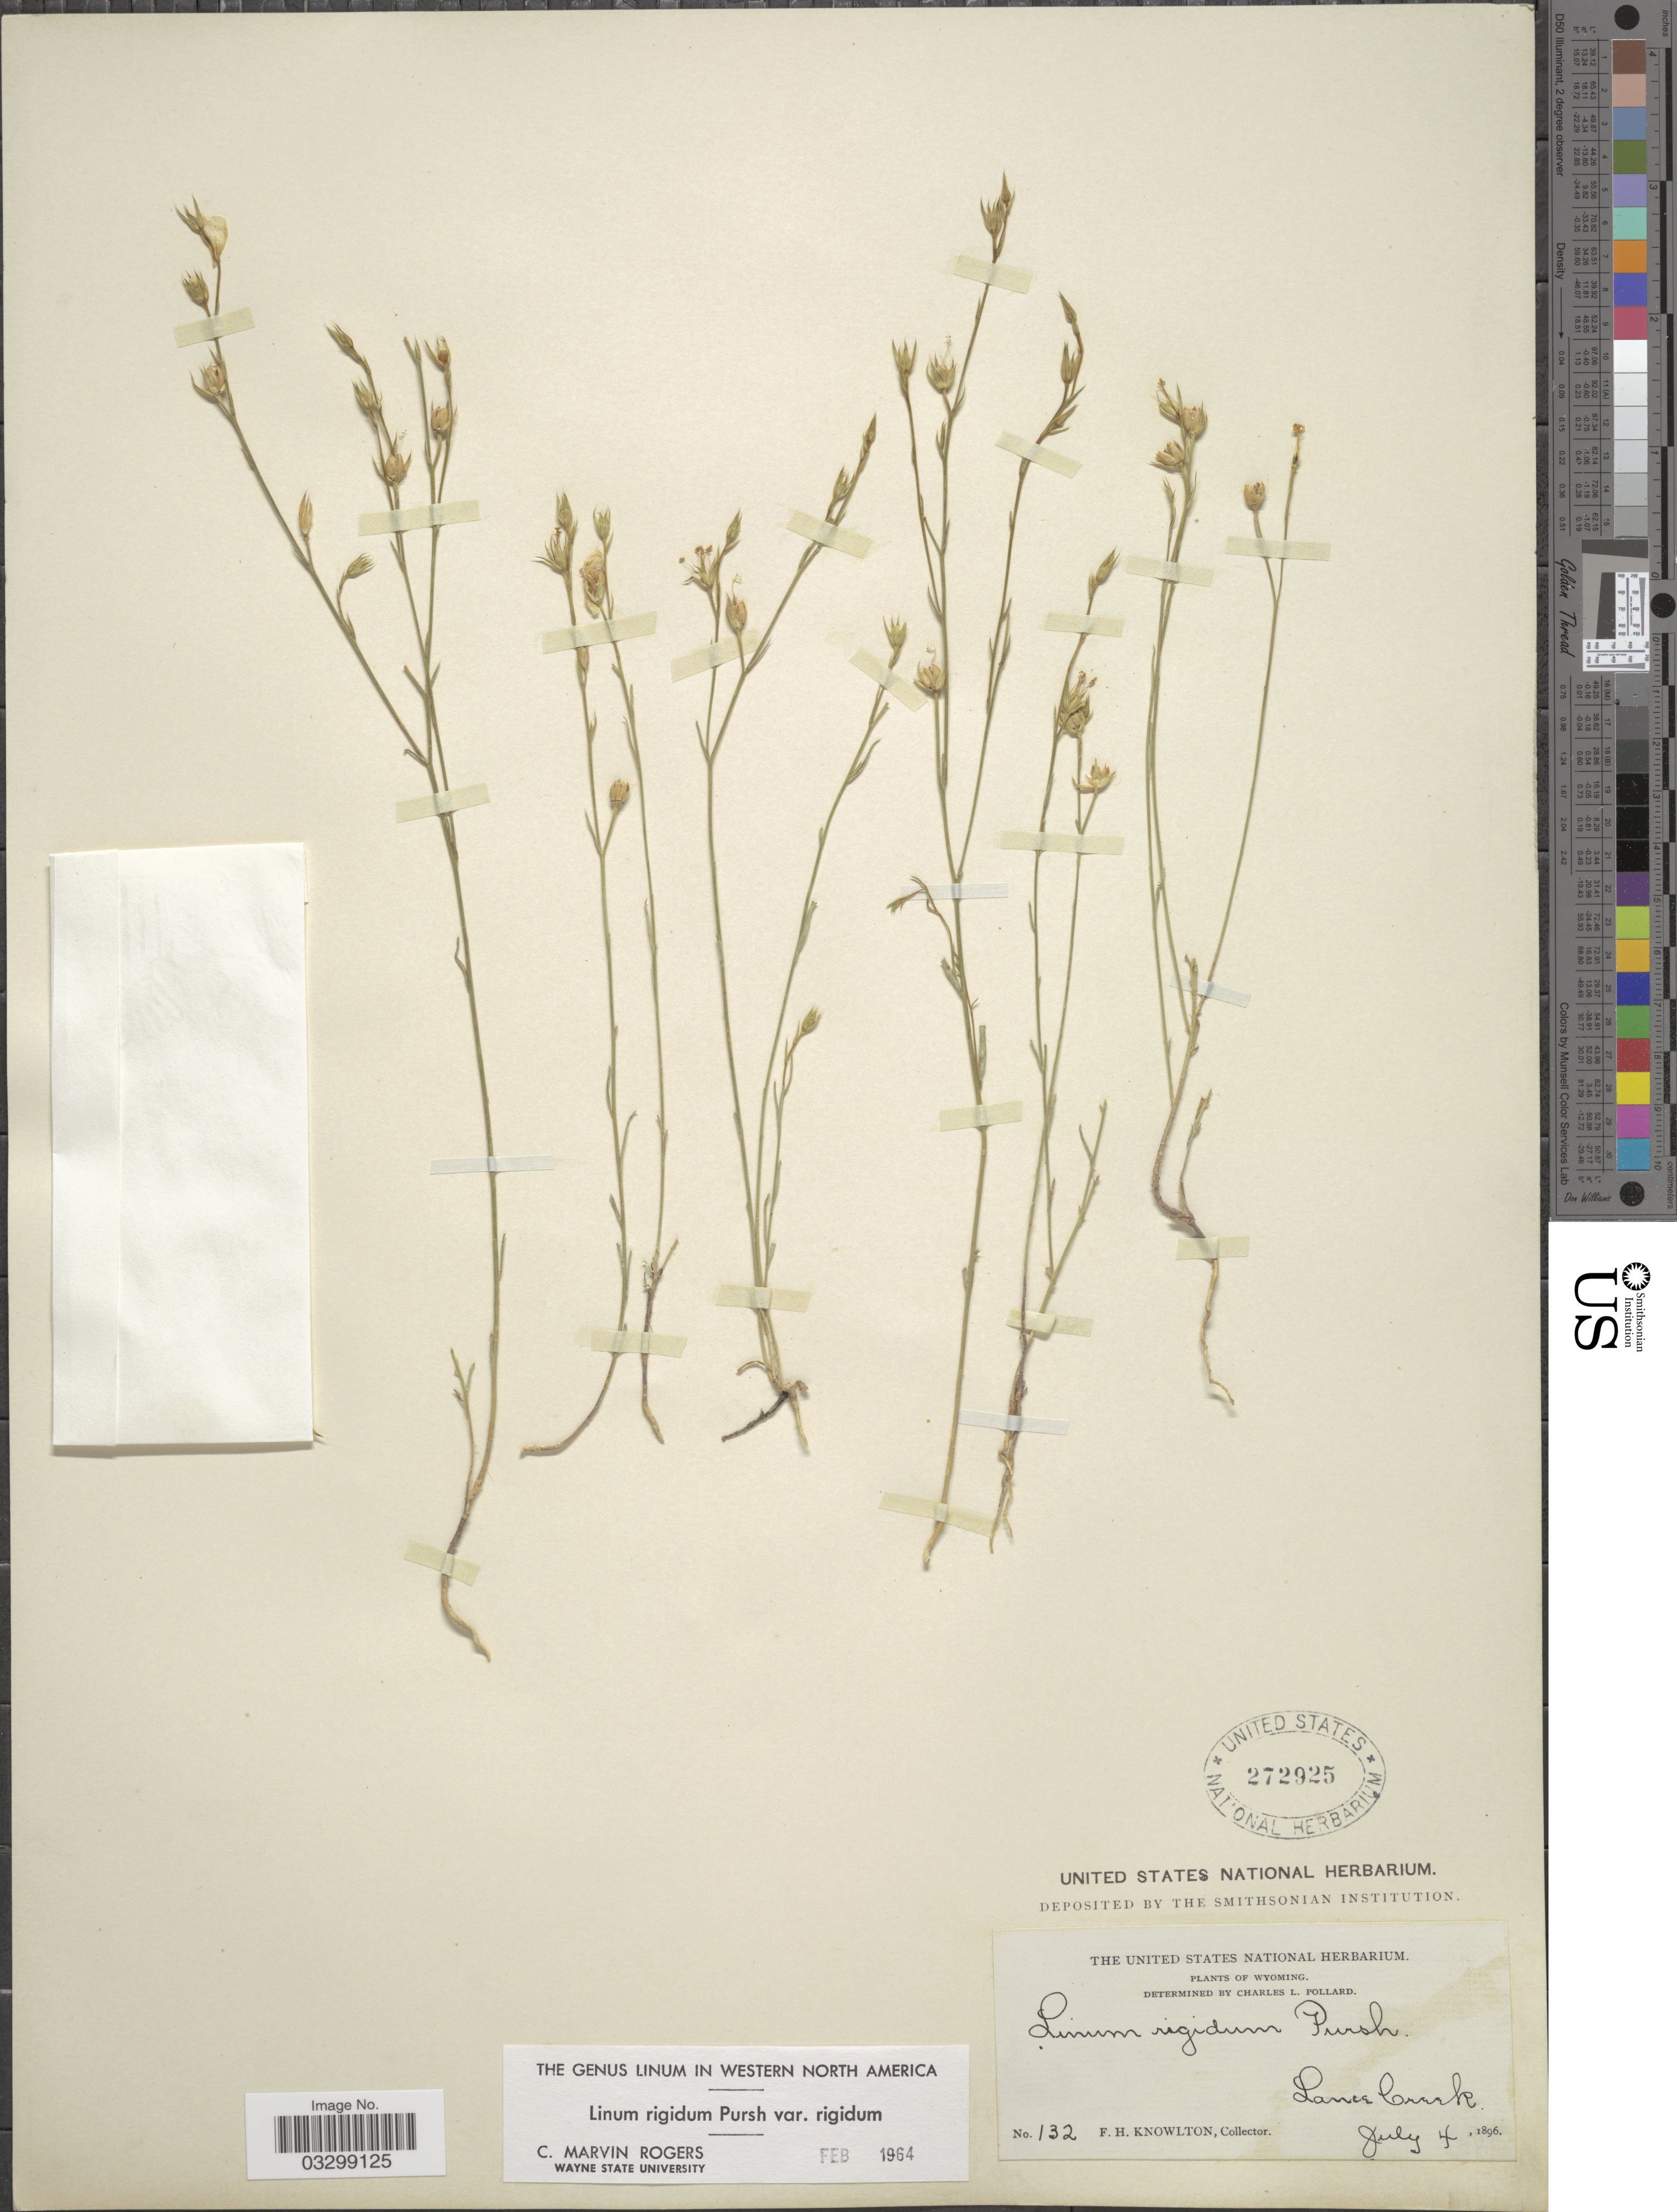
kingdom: Plantae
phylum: Tracheophyta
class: Magnoliopsida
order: Malpighiales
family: Linaceae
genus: Linum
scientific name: Linum rigidum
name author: Pursh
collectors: F. H. Knowlton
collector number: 132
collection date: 1896-07-04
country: United States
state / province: Wyoming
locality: Lance Creek.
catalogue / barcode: US 272925